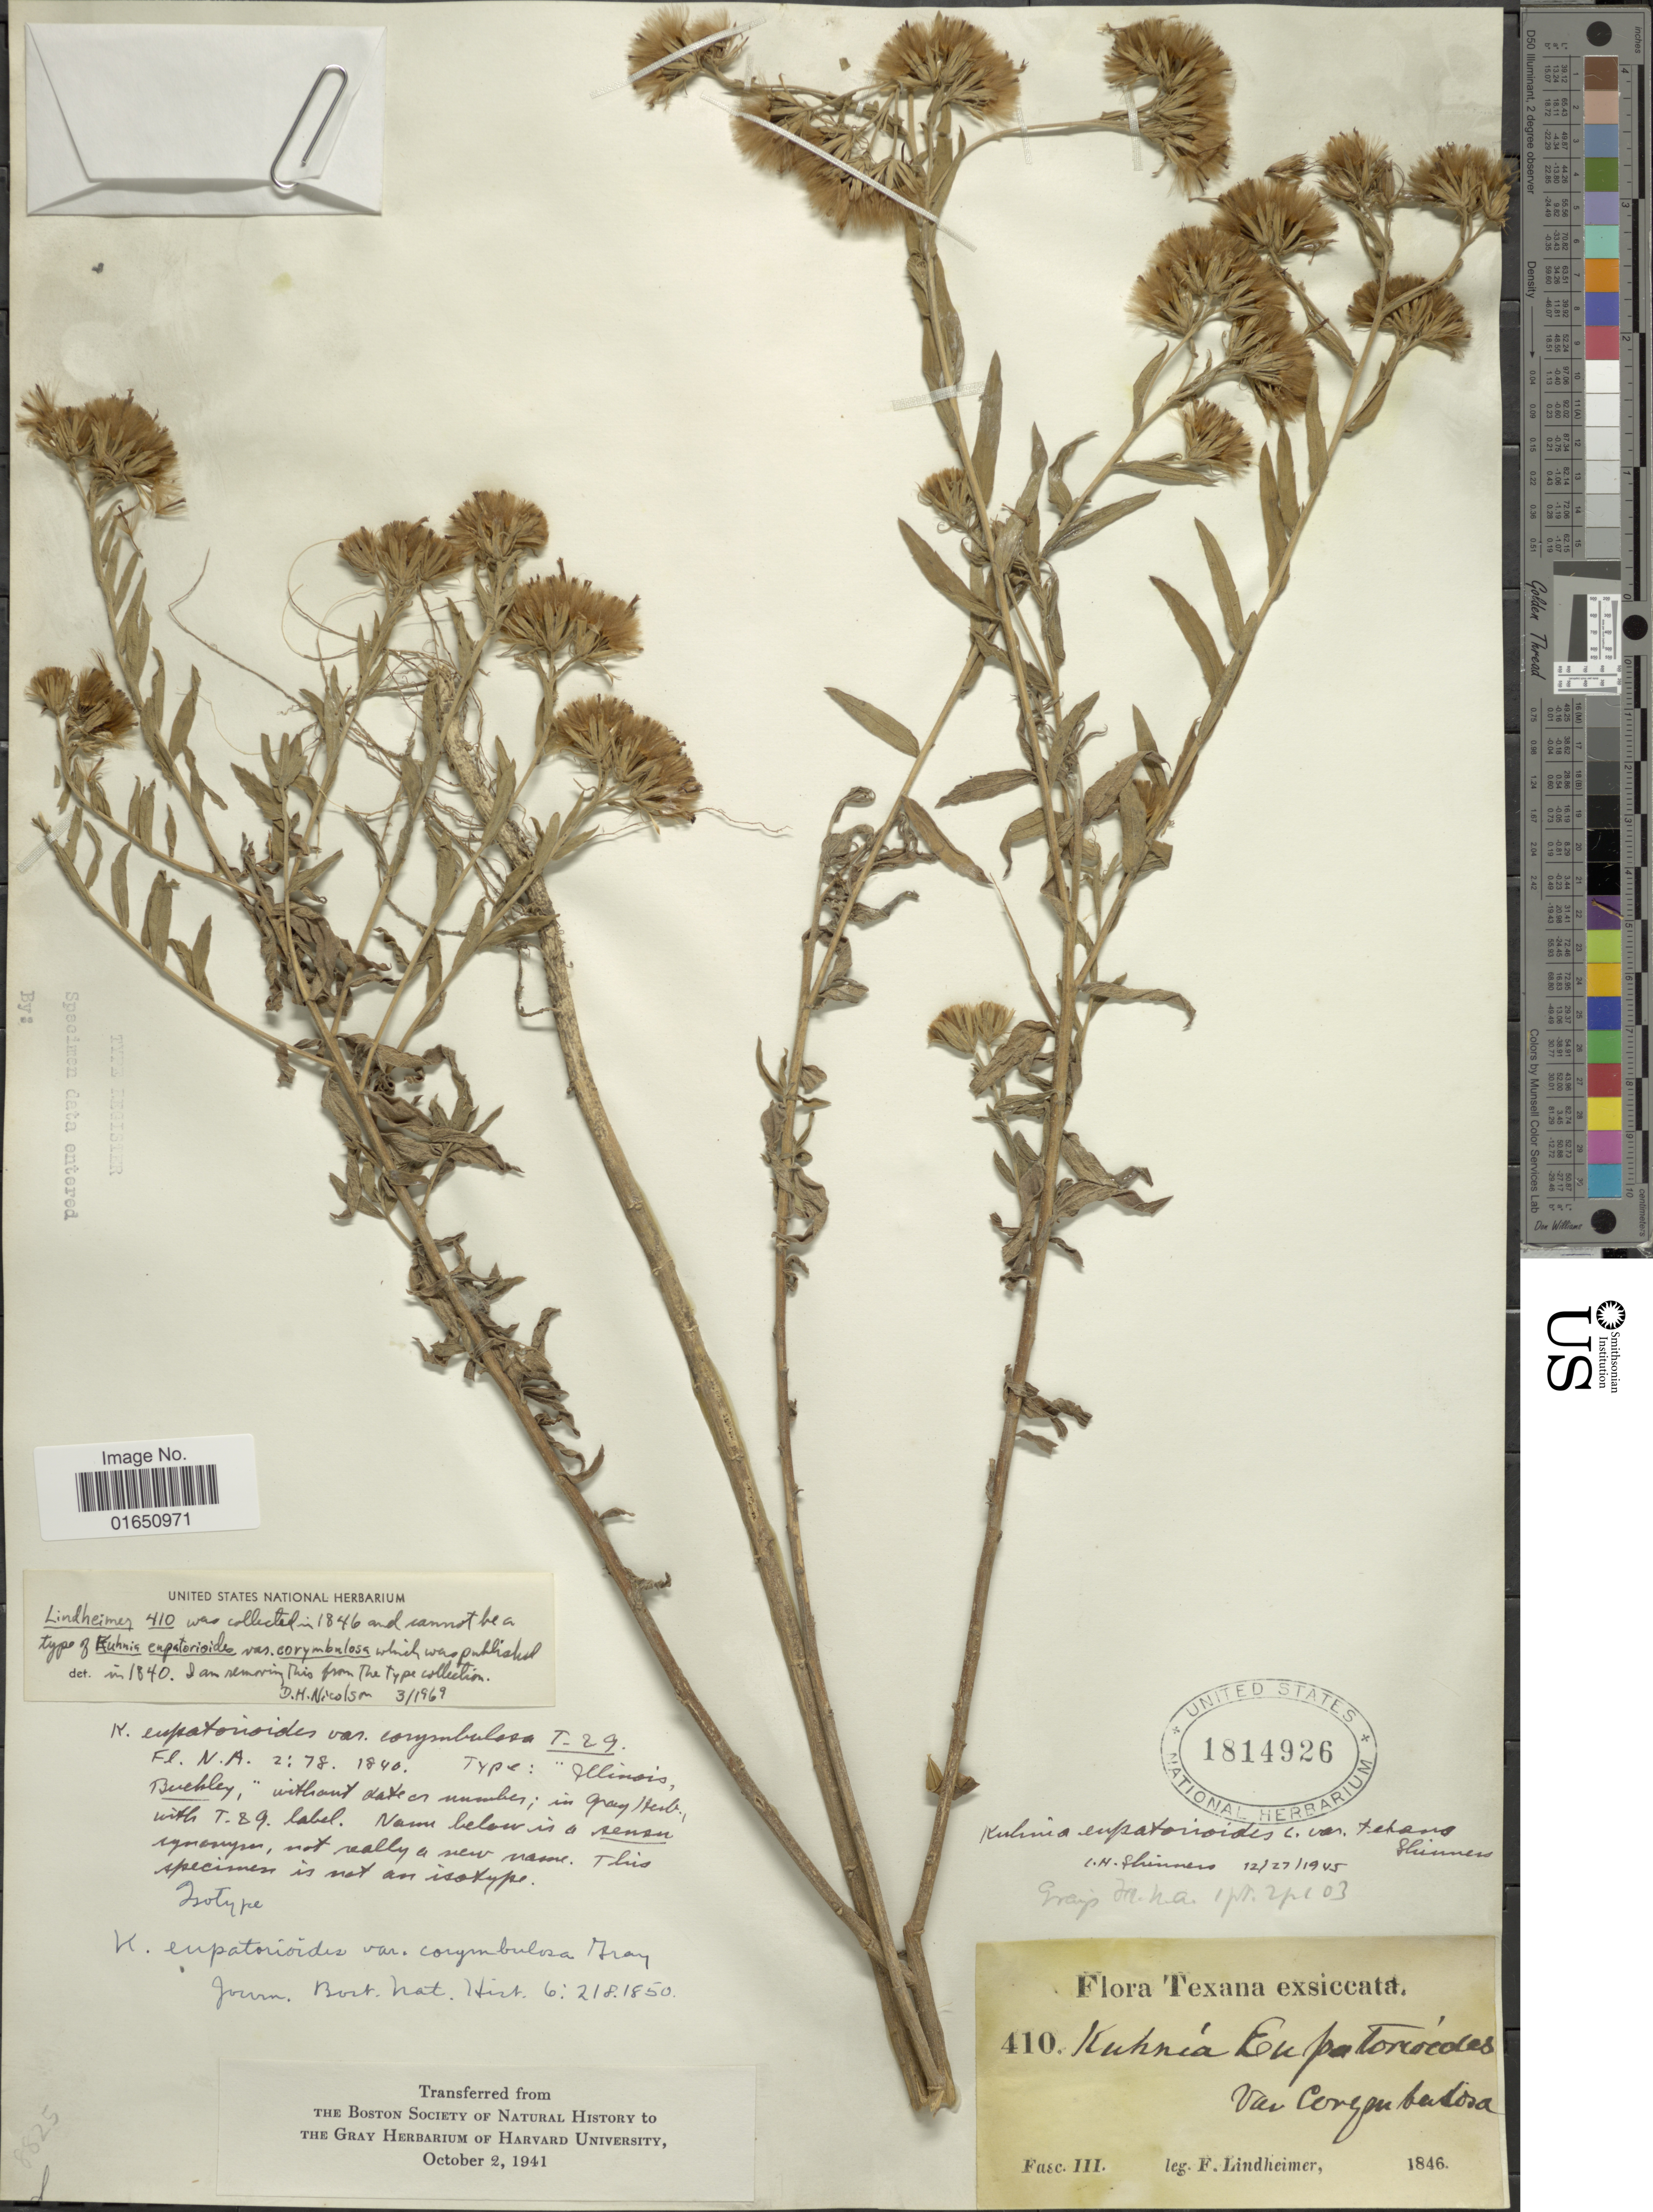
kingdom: Plantae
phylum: Tracheophyta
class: Magnoliopsida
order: Asterales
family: Asteraceae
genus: Brickellia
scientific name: Brickellia eupatorioides var. corymbulosa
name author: (Torr. & A. Gray) Shinners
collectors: F. Lindheimer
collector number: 410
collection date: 1846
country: United States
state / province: Texas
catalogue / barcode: US 1814926